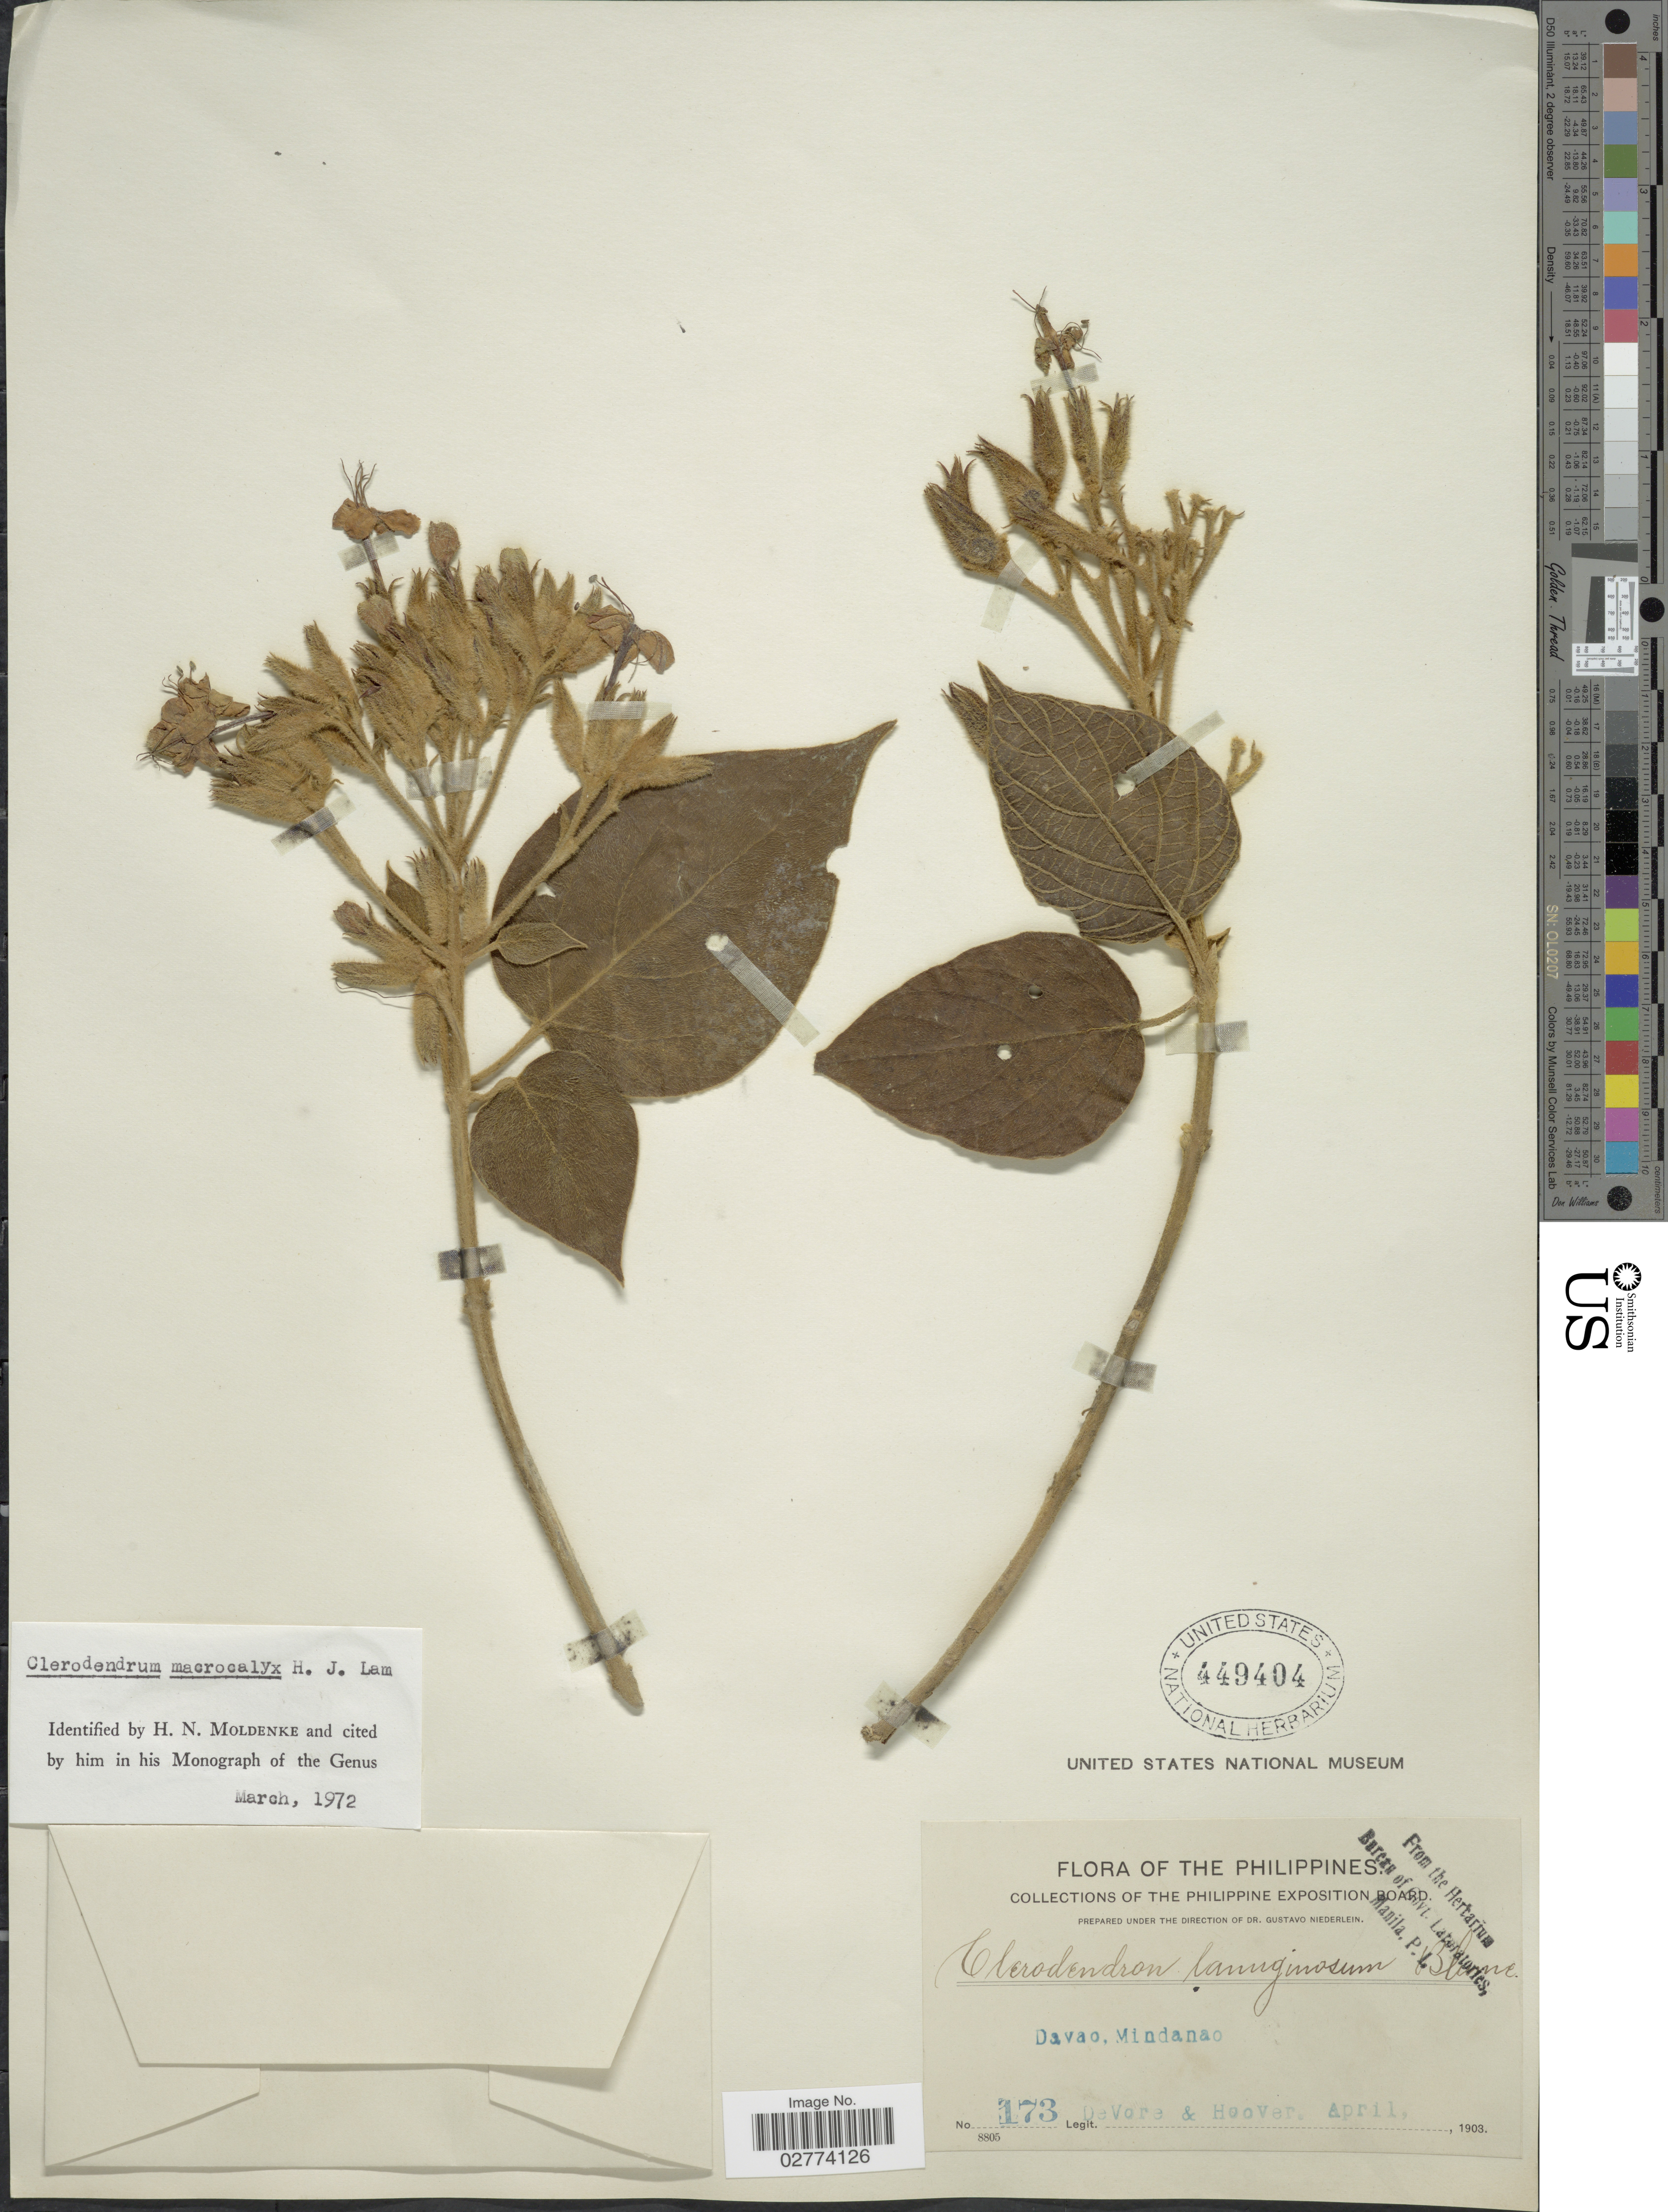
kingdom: Plantae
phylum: Tracheophyta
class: Magnoliopsida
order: Lamiales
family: Lamiaceae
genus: Clerodendrum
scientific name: Clerodendrum macrocalyx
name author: H.J. Lam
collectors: B. F. DeVore & -- Hoover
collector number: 173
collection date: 1903-04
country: Philippines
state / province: Davao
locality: Mindanao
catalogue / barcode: US 449404